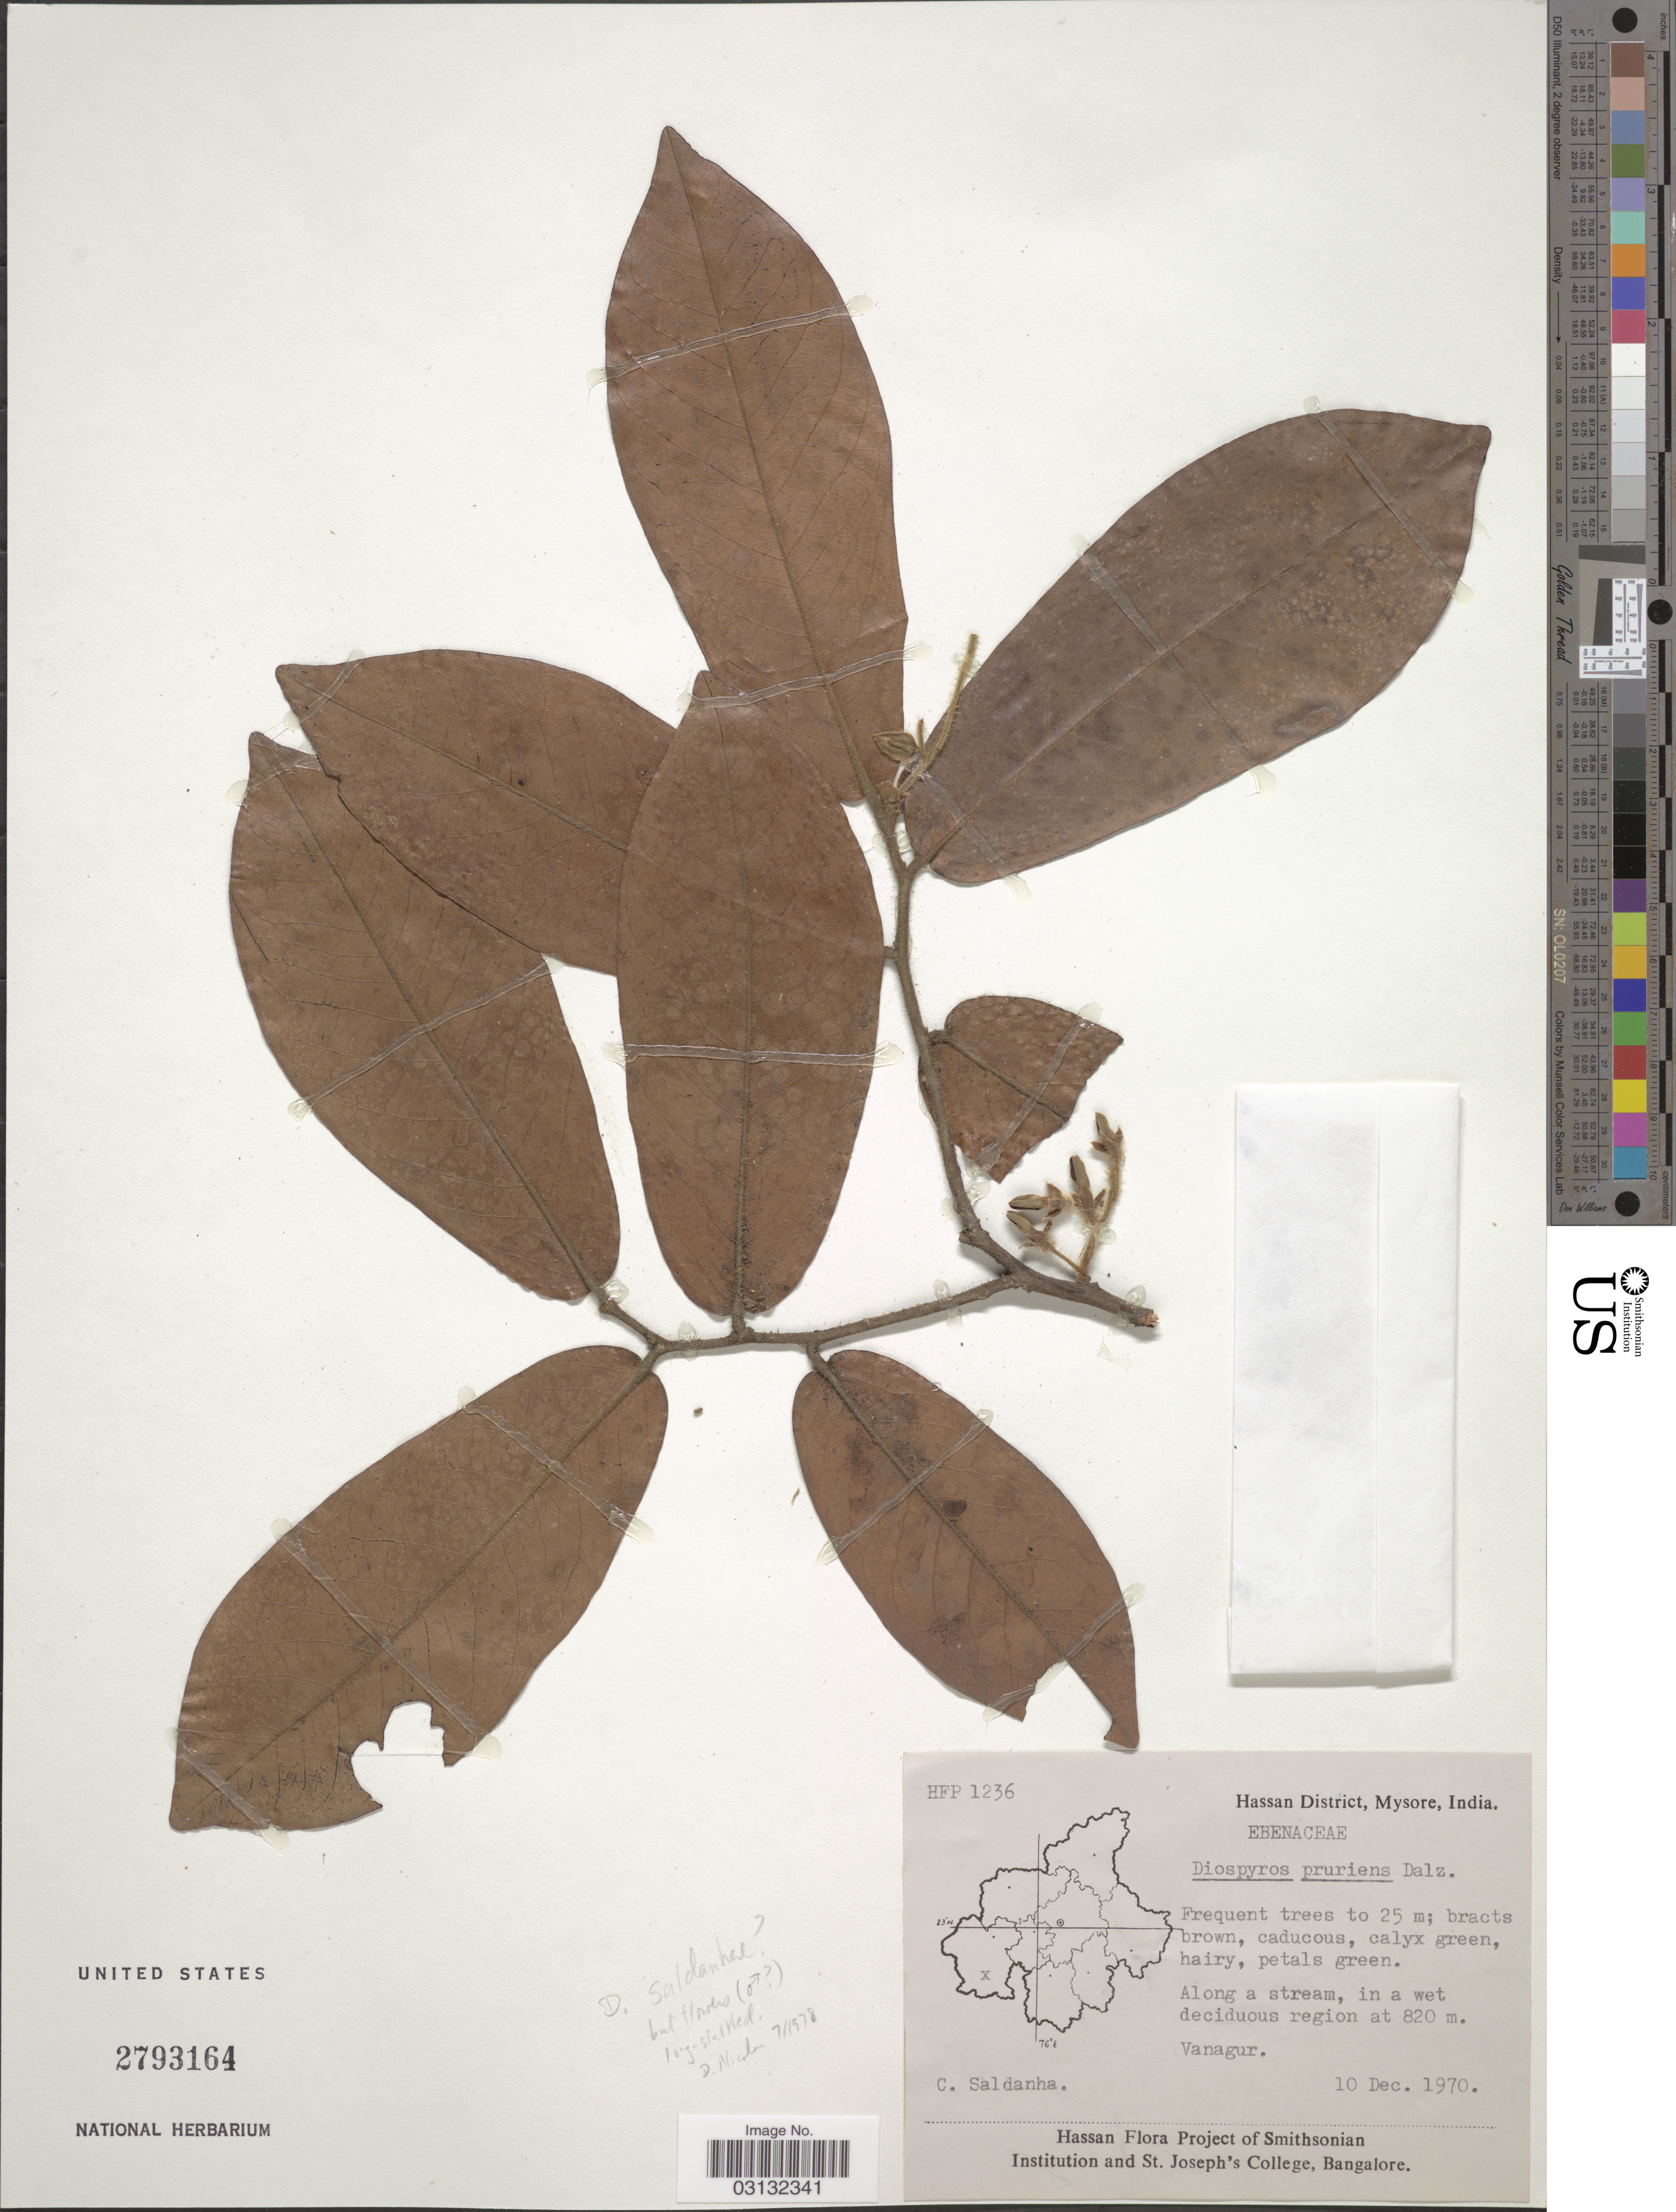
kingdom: Plantae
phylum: Tracheophyta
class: Magnoliopsida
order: Ericales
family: Ebenaceae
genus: Diospyros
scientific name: Diospyros saldanhae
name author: Kosterm.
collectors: C. Saldanha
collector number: HFP1236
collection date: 1970-12-10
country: India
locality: Hassan District, Mysore. Vanagur.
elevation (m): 820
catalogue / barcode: US 2793164